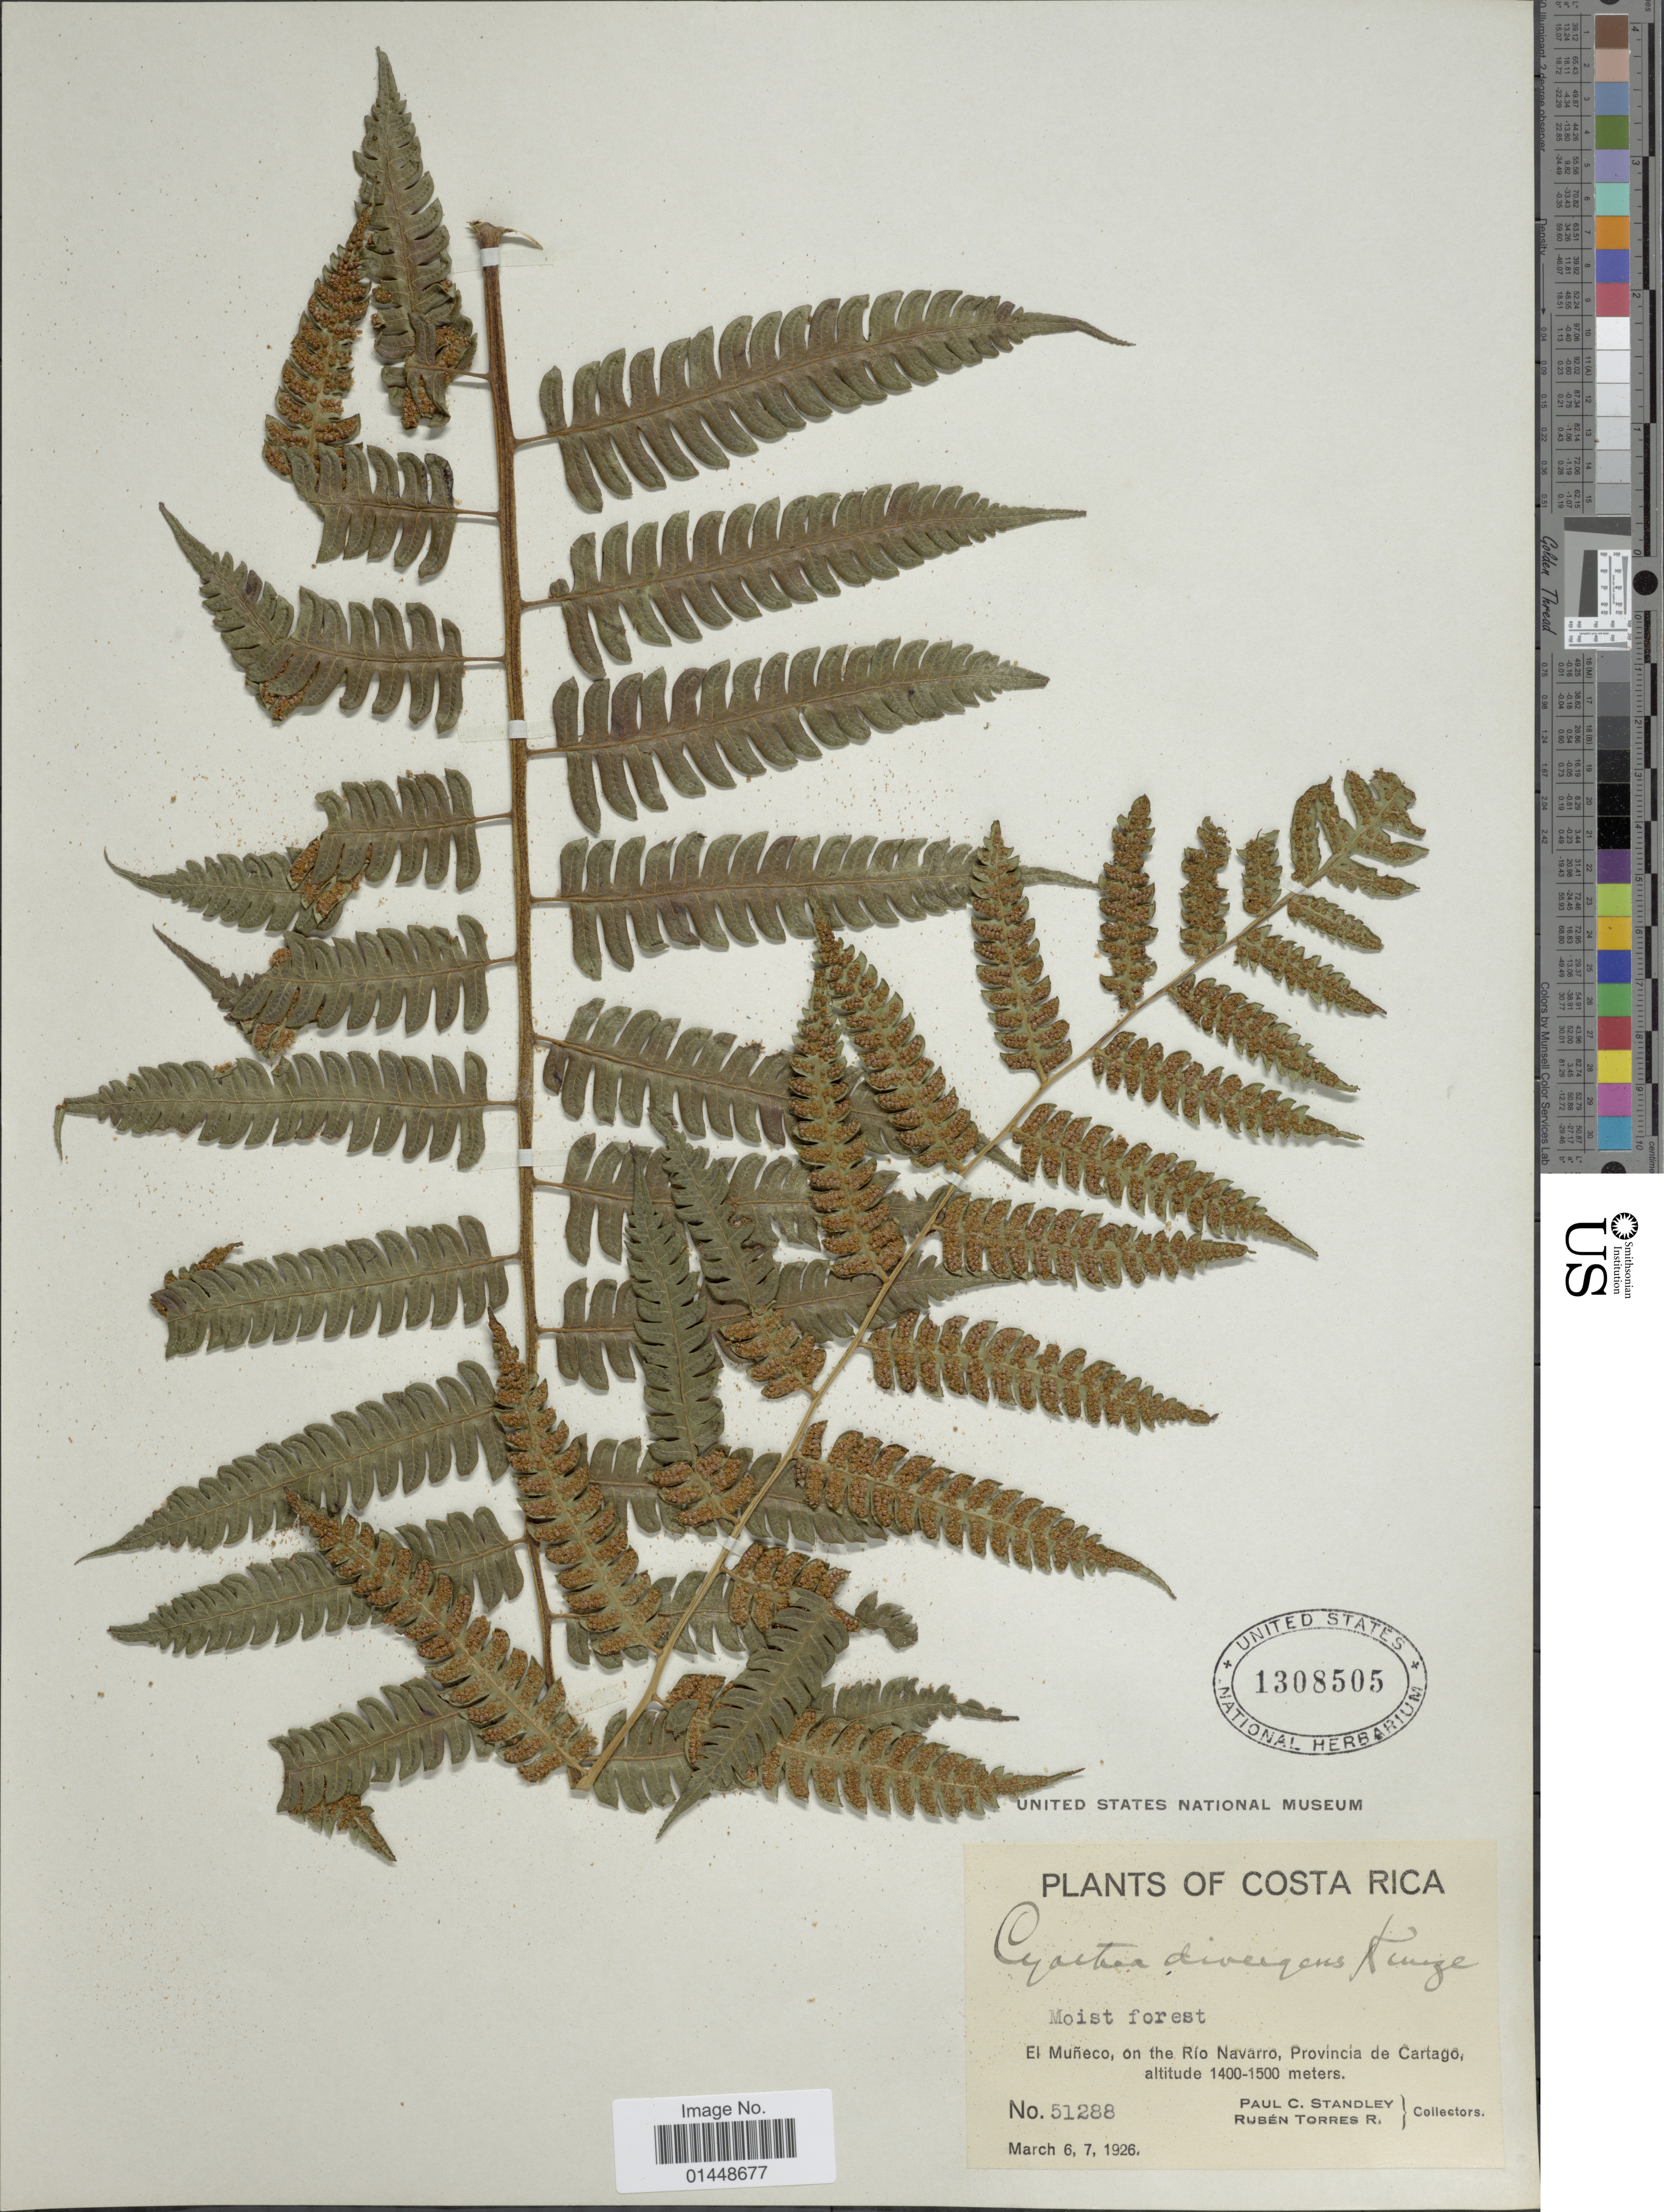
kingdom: Plantae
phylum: Tracheophyta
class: Polypodiopsida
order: Cyatheales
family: Cyatheaceae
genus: Cyathea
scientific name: Cyathea divergens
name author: Kunze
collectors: P. C. Standley & R. Torres Rojas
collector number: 51288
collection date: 1926-03-06/1926-03-07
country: Costa Rica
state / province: Cartago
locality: El Muñeco, on the Río Navarro, Provincia de Cartago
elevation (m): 1400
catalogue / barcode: US 1308505